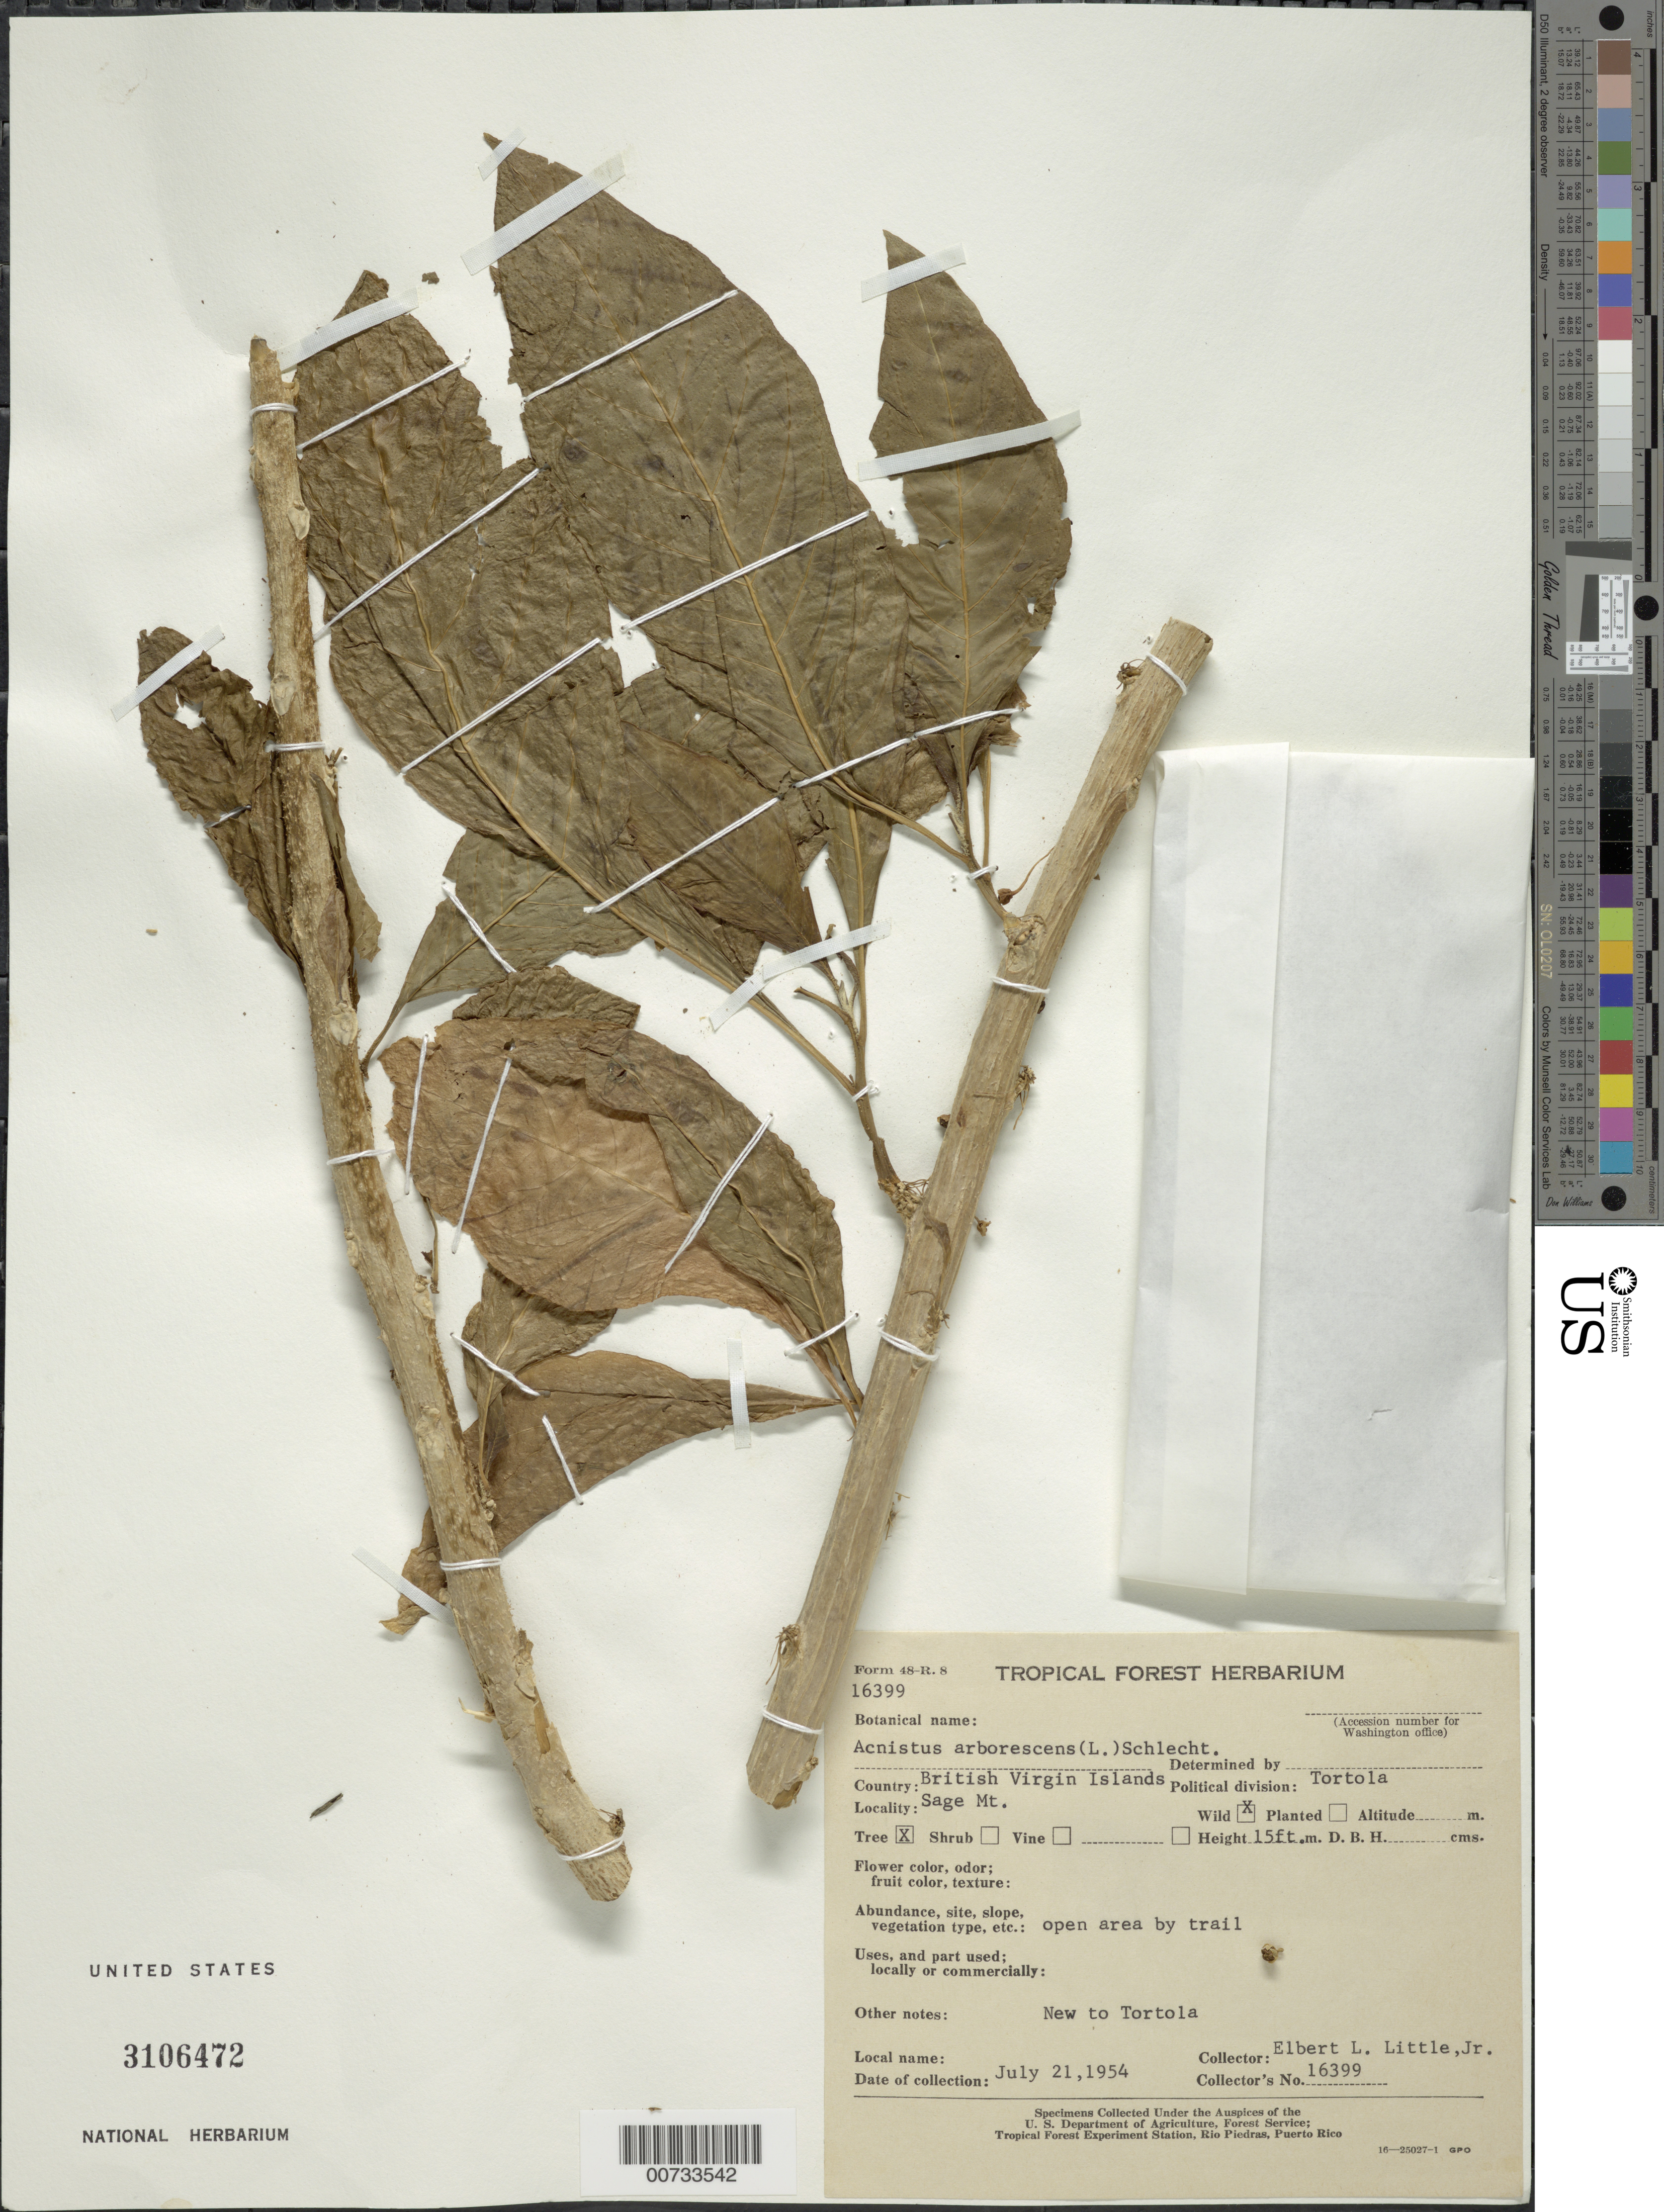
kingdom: Plantae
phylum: Tracheophyta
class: Magnoliopsida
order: Solanales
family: Solanaceae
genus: Acnistus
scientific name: Acnistus arborescens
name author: (L.) Schltdl.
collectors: E. L. Little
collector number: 16399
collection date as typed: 21 Jul 1954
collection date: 1954-07-21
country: British Virgin Islands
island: Tortola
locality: Tortola: Sage Mt.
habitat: Open area by trail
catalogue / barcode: US 3106472